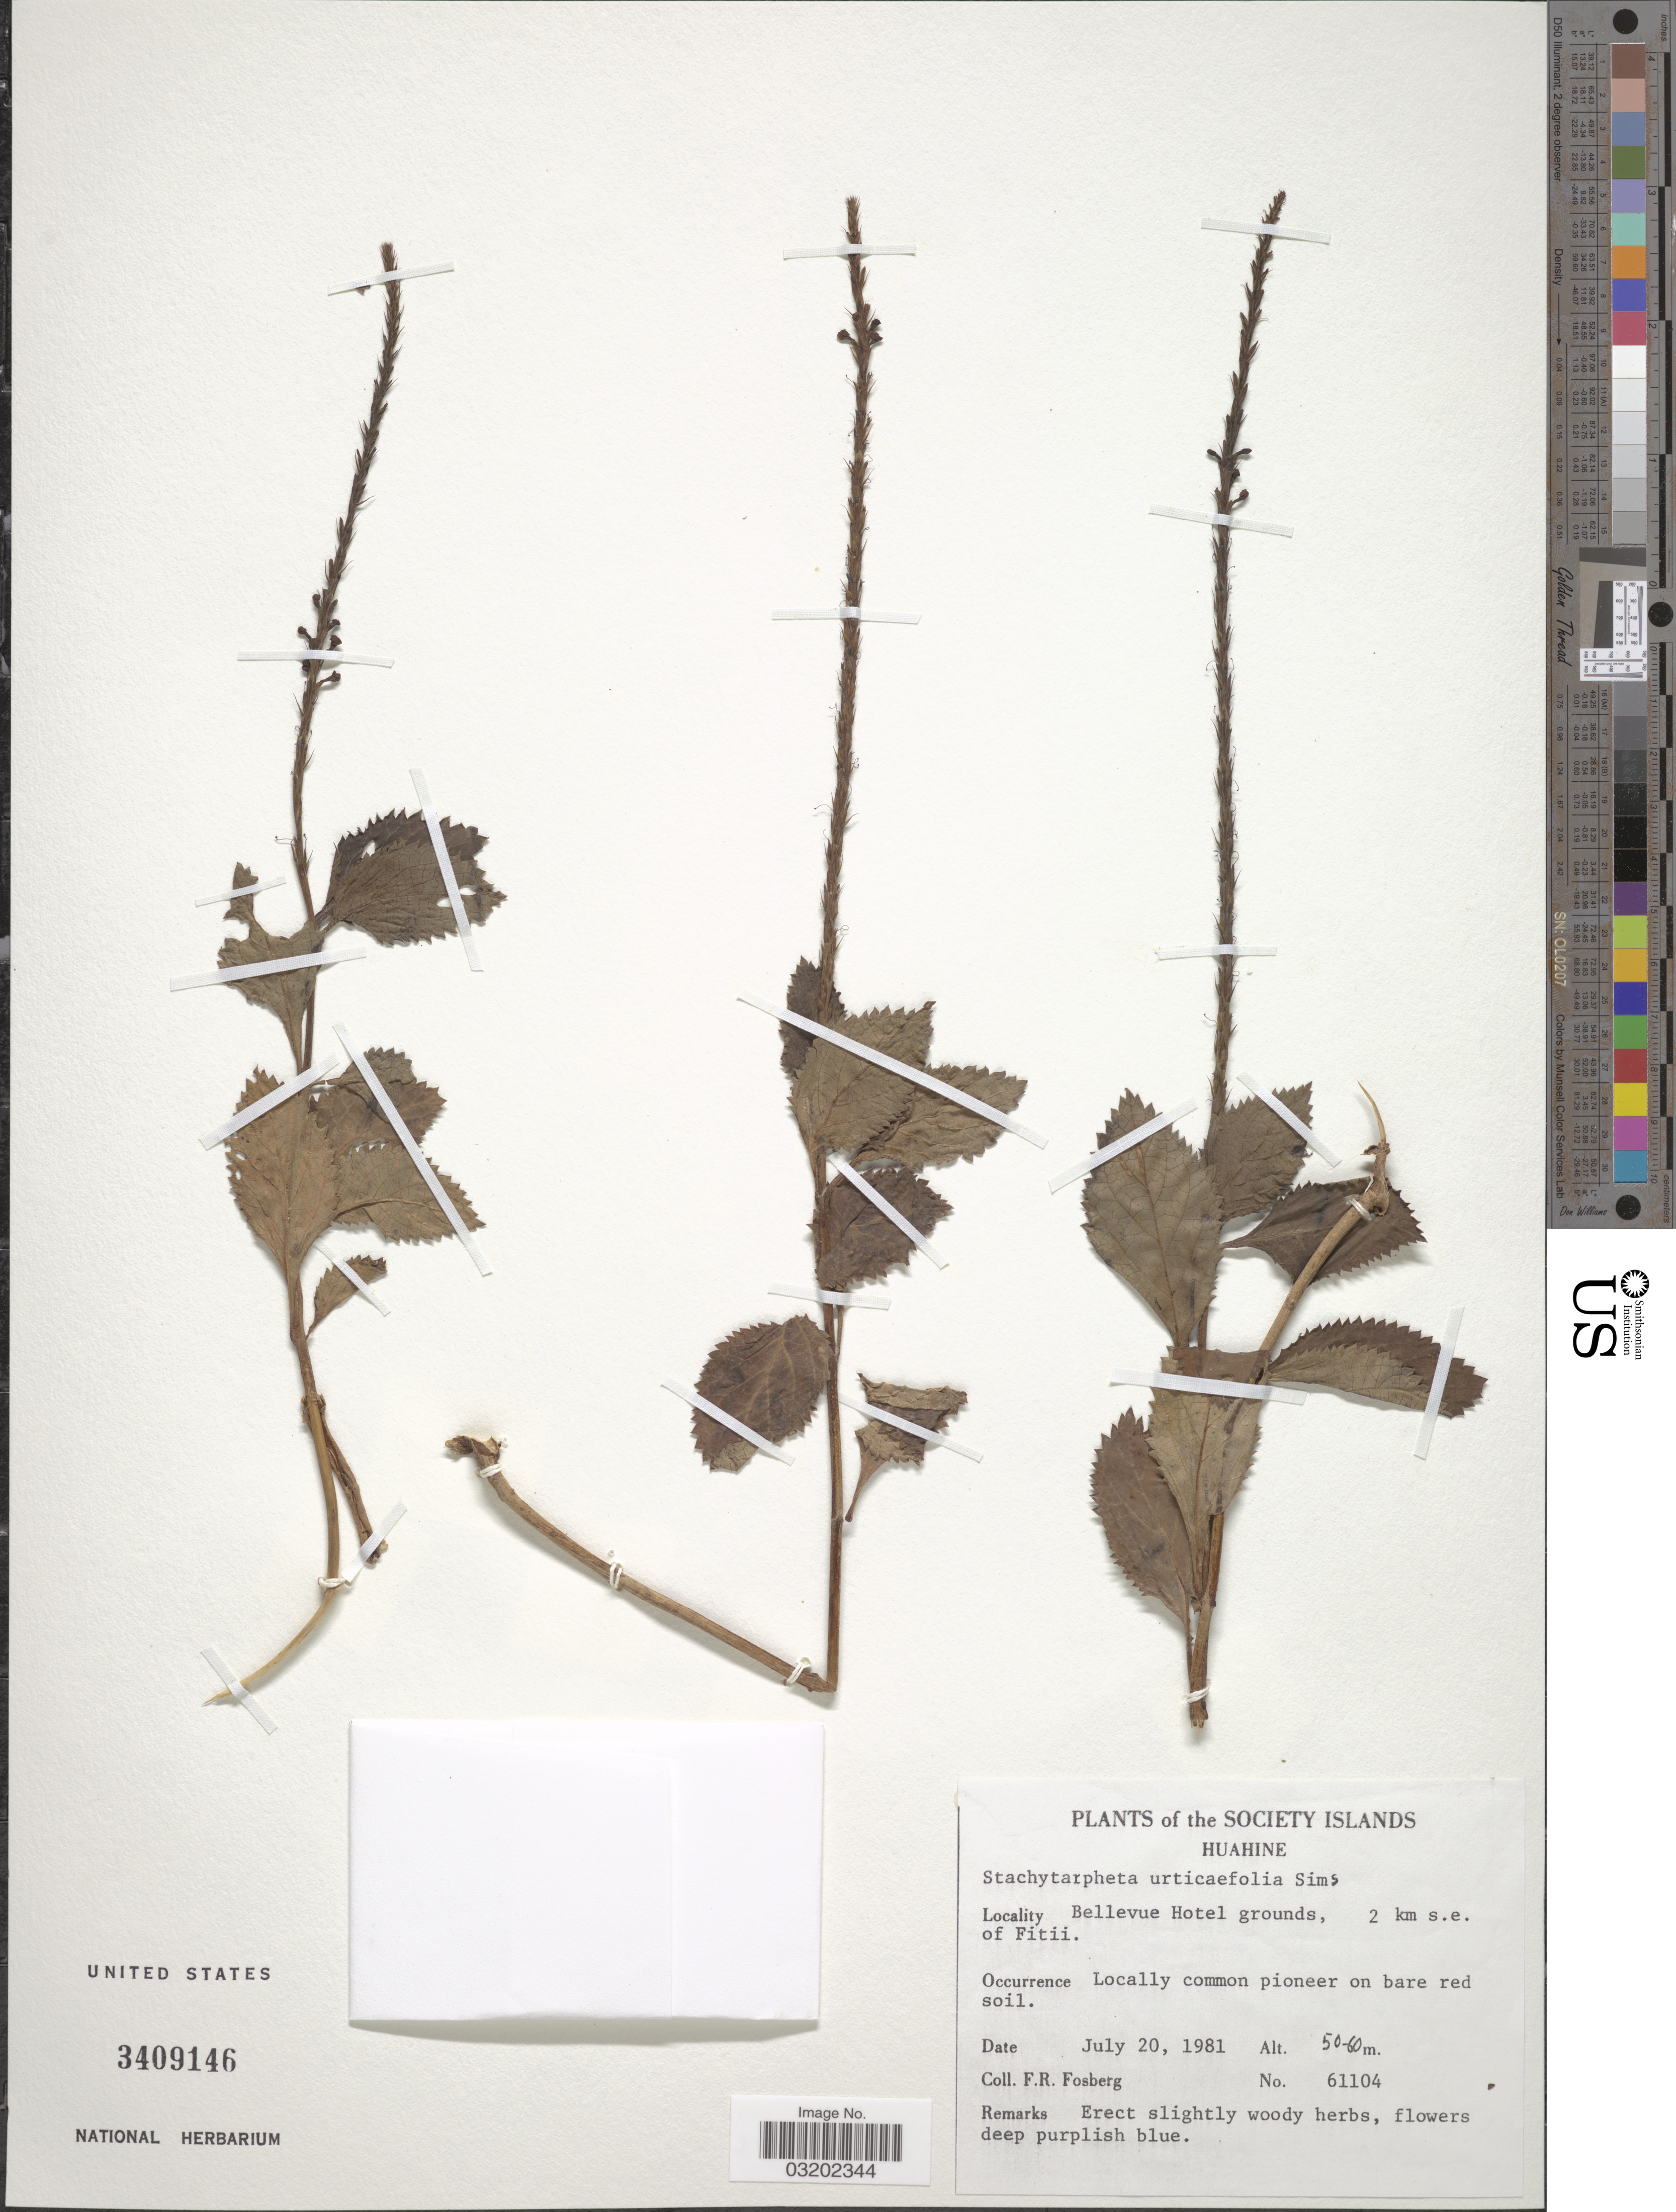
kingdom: Plantae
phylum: Tracheophyta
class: Magnoliopsida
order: Lamiales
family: Verbenaceae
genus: Stachytarpheta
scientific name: Stachytarpheta urticifolia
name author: Sims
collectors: F. R. Fosberg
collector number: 61104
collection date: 1981-07-20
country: French Polynesia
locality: The Society Islands, Huahine. Bellevue Hotel grounds, 2 km s.e. of Fitii.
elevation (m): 50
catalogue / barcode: US 3409146